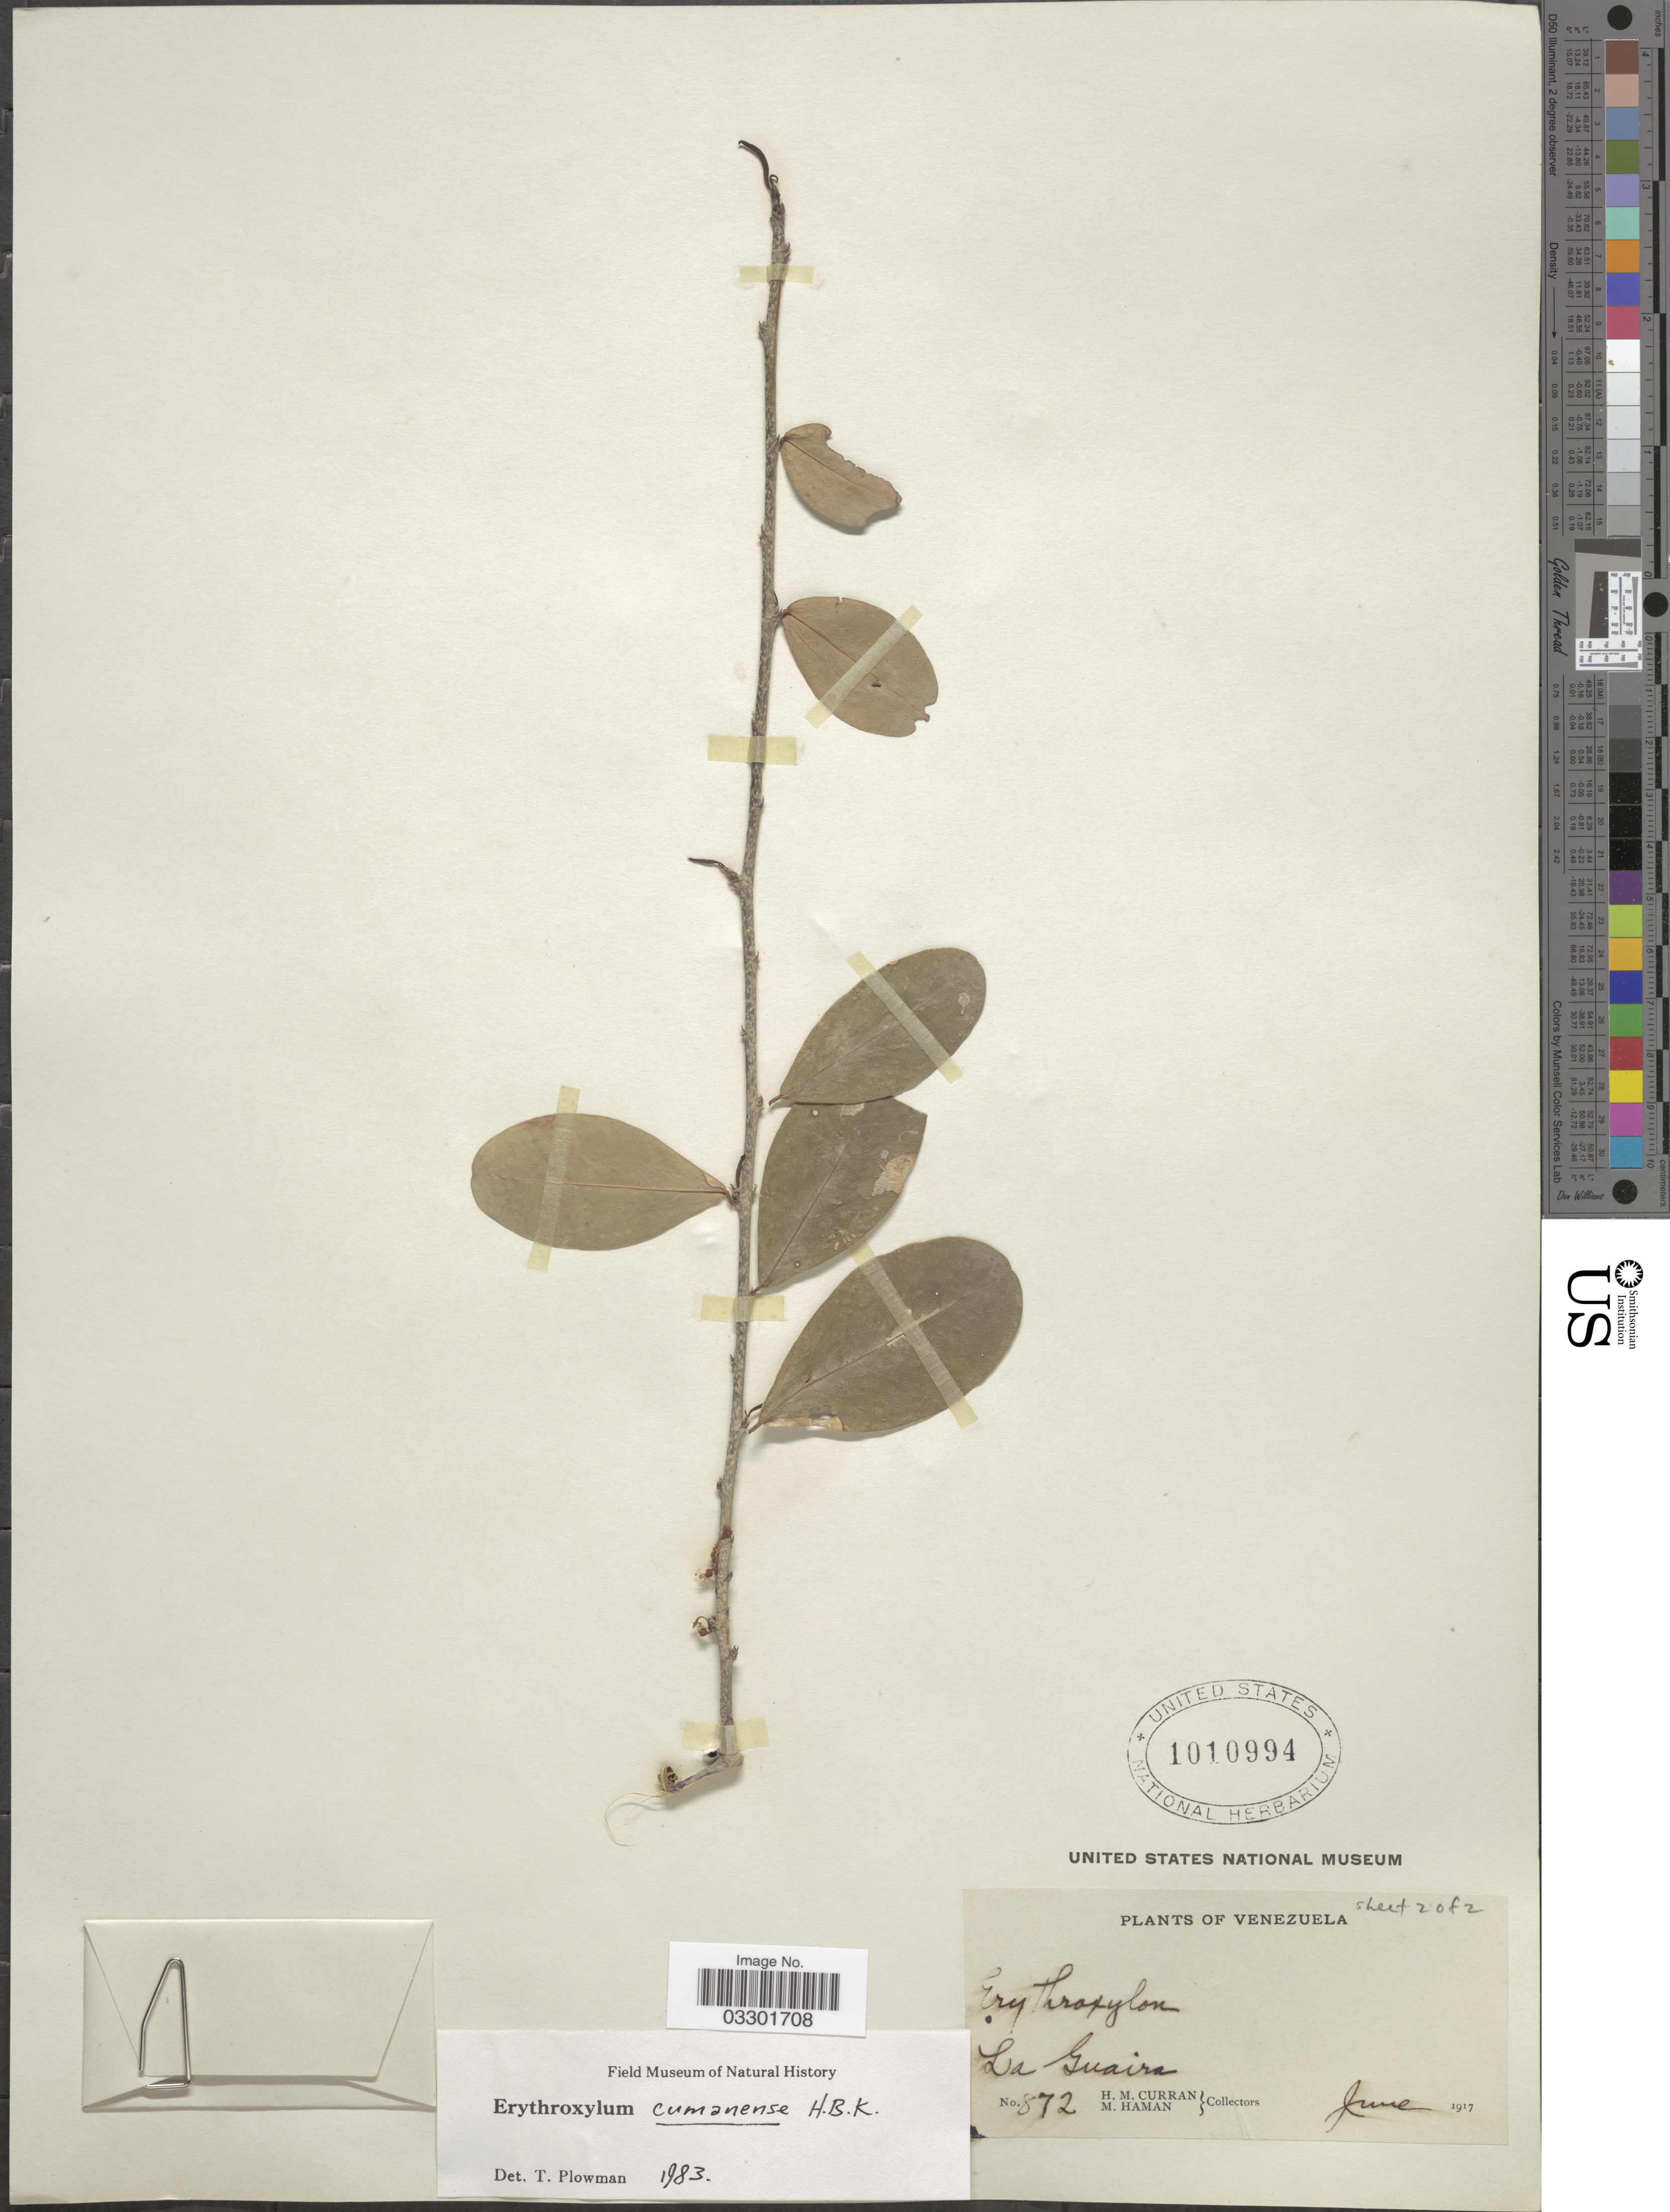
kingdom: Plantae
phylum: Tracheophyta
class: Magnoliopsida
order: Malpighiales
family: Erythroxylaceae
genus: Erythroxylum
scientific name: Erythroxylum cumanense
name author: Kunth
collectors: H. M. Curran & M. Haman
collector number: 872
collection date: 1917-06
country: Venezuela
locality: La Guaira.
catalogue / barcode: US 1010994